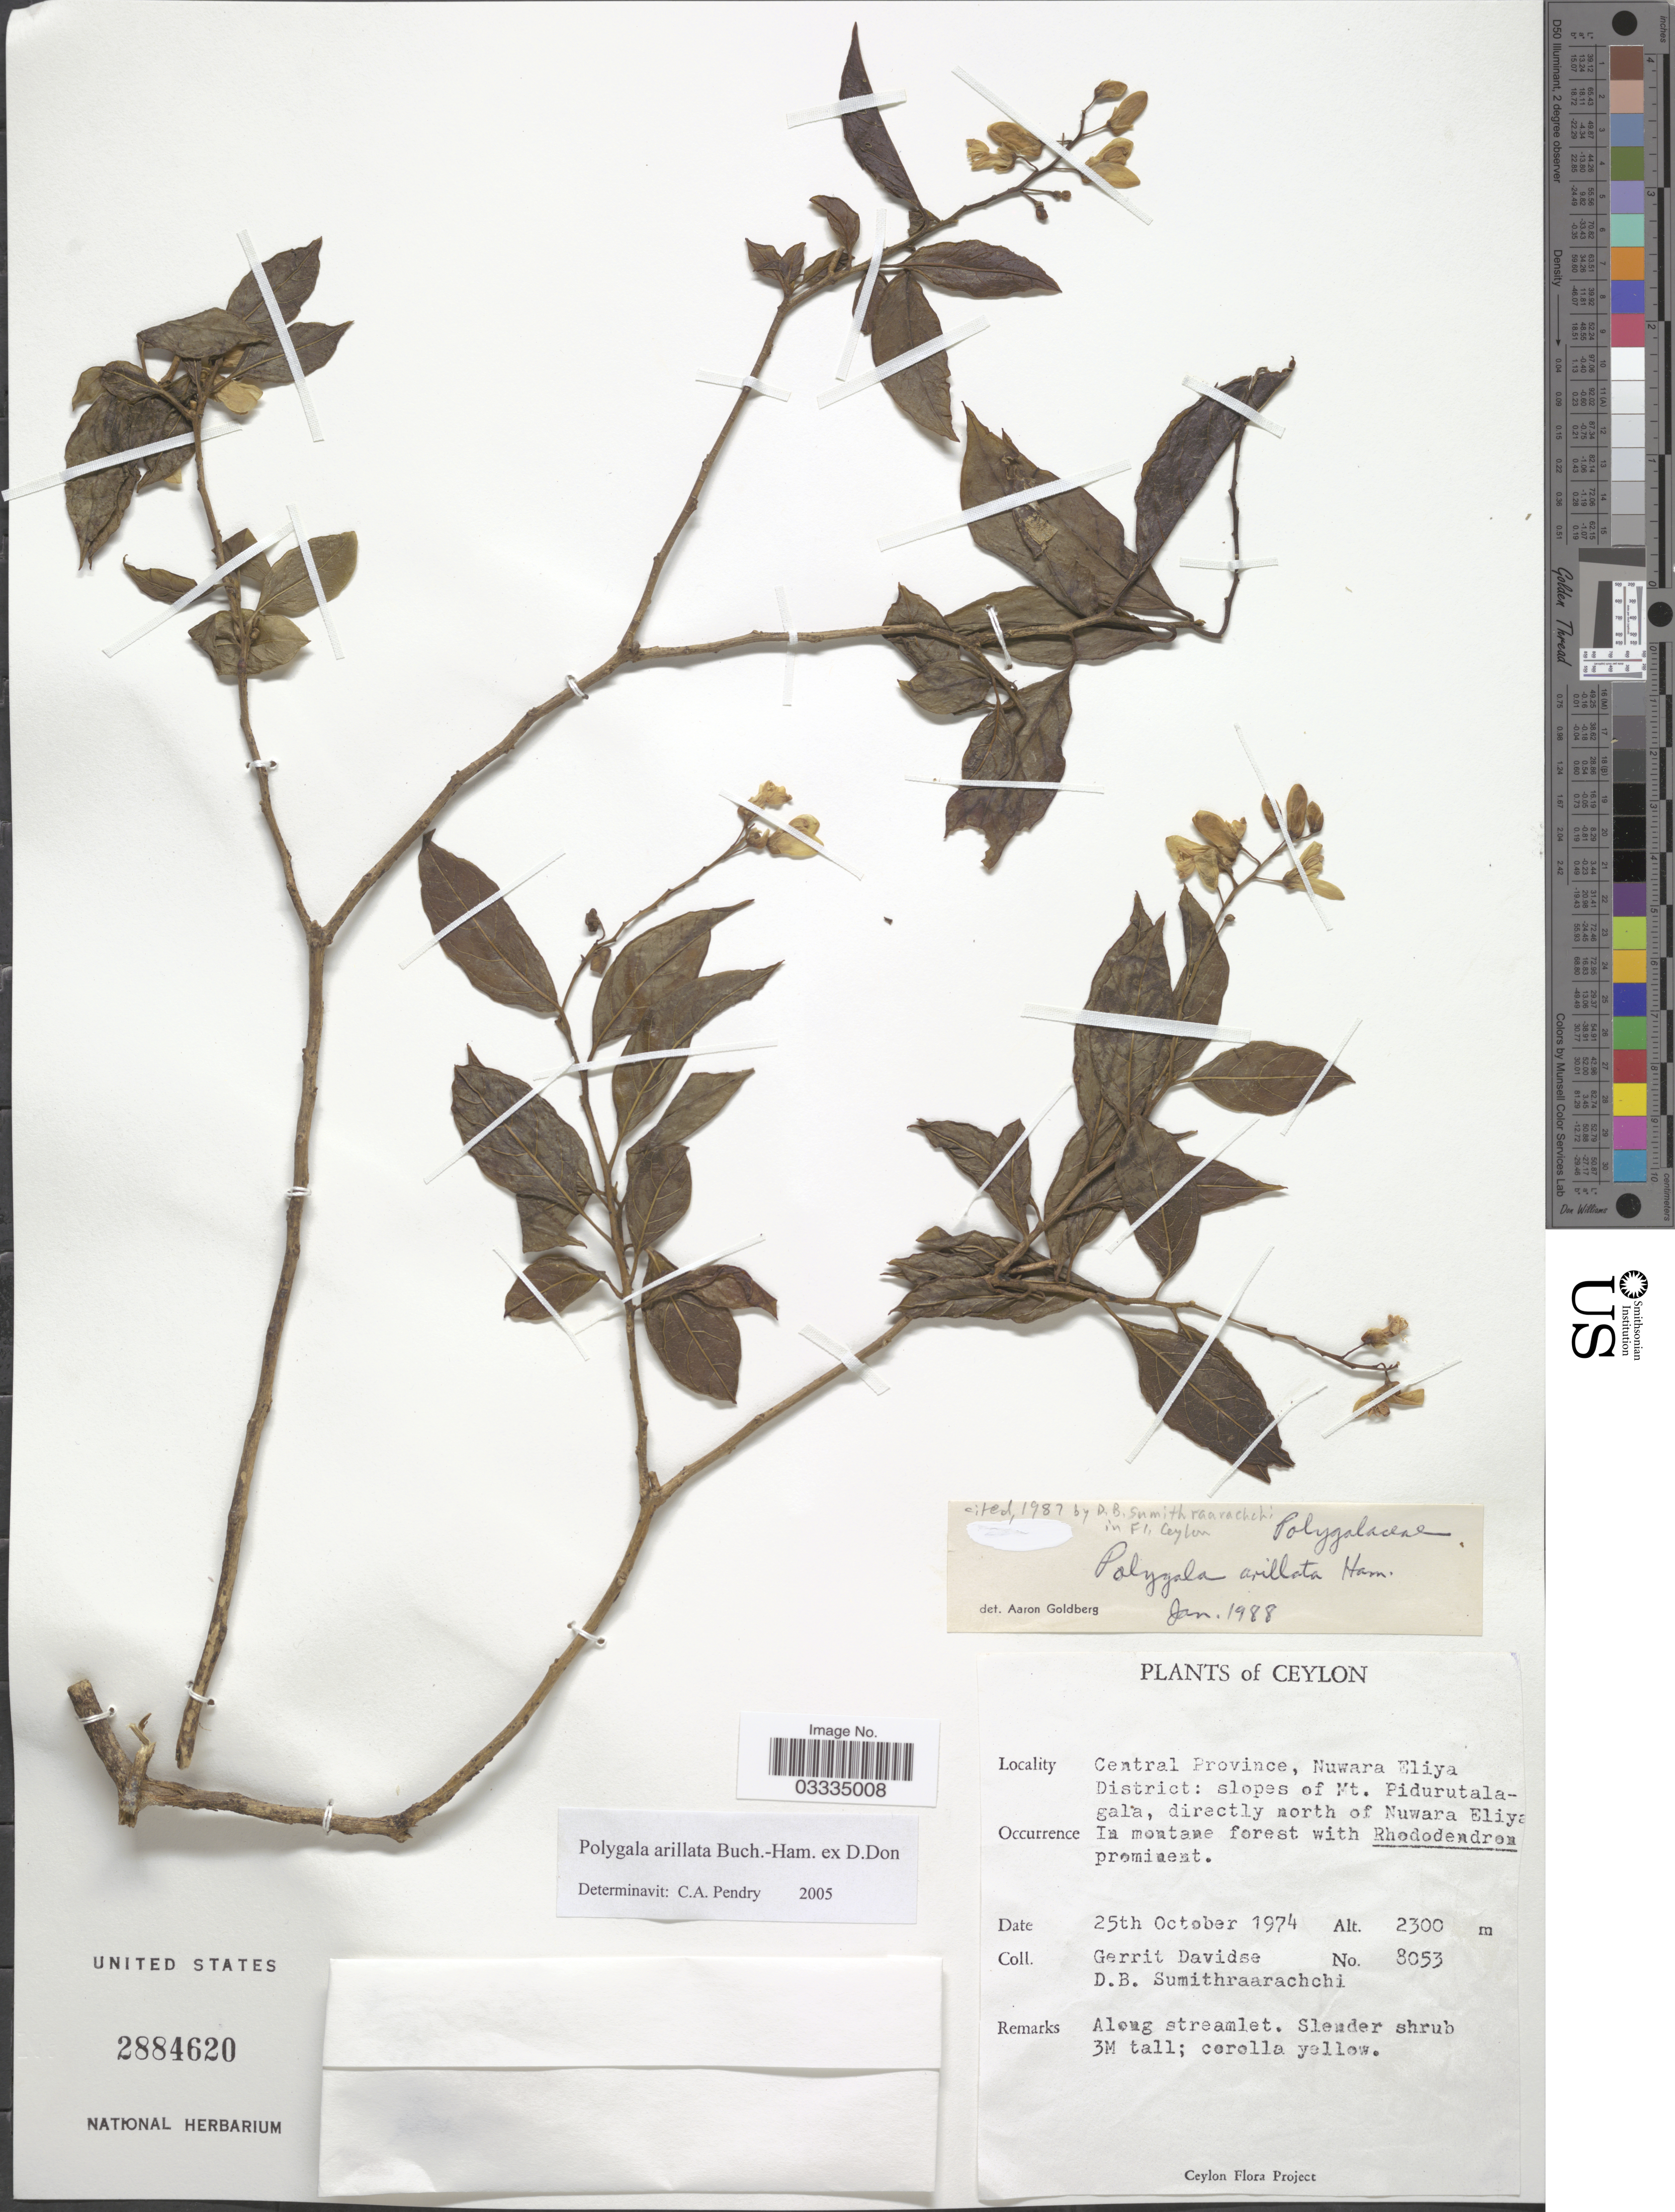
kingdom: Plantae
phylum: Tracheophyta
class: Magnoliopsida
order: Fabales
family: Polygalaceae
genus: Polygala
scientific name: Polygala arillata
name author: Buch.-Ham. ex D. Don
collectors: G. Davidse & D. B. Sumithraarachchi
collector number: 8053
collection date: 1974-10-25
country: Sri Lanka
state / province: Central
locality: Ceylon. Nuwara Eliya District: slopes of Mt. Pidurutalagala, directly north of Nuwara Eliya.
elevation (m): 2300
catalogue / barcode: US 2884620